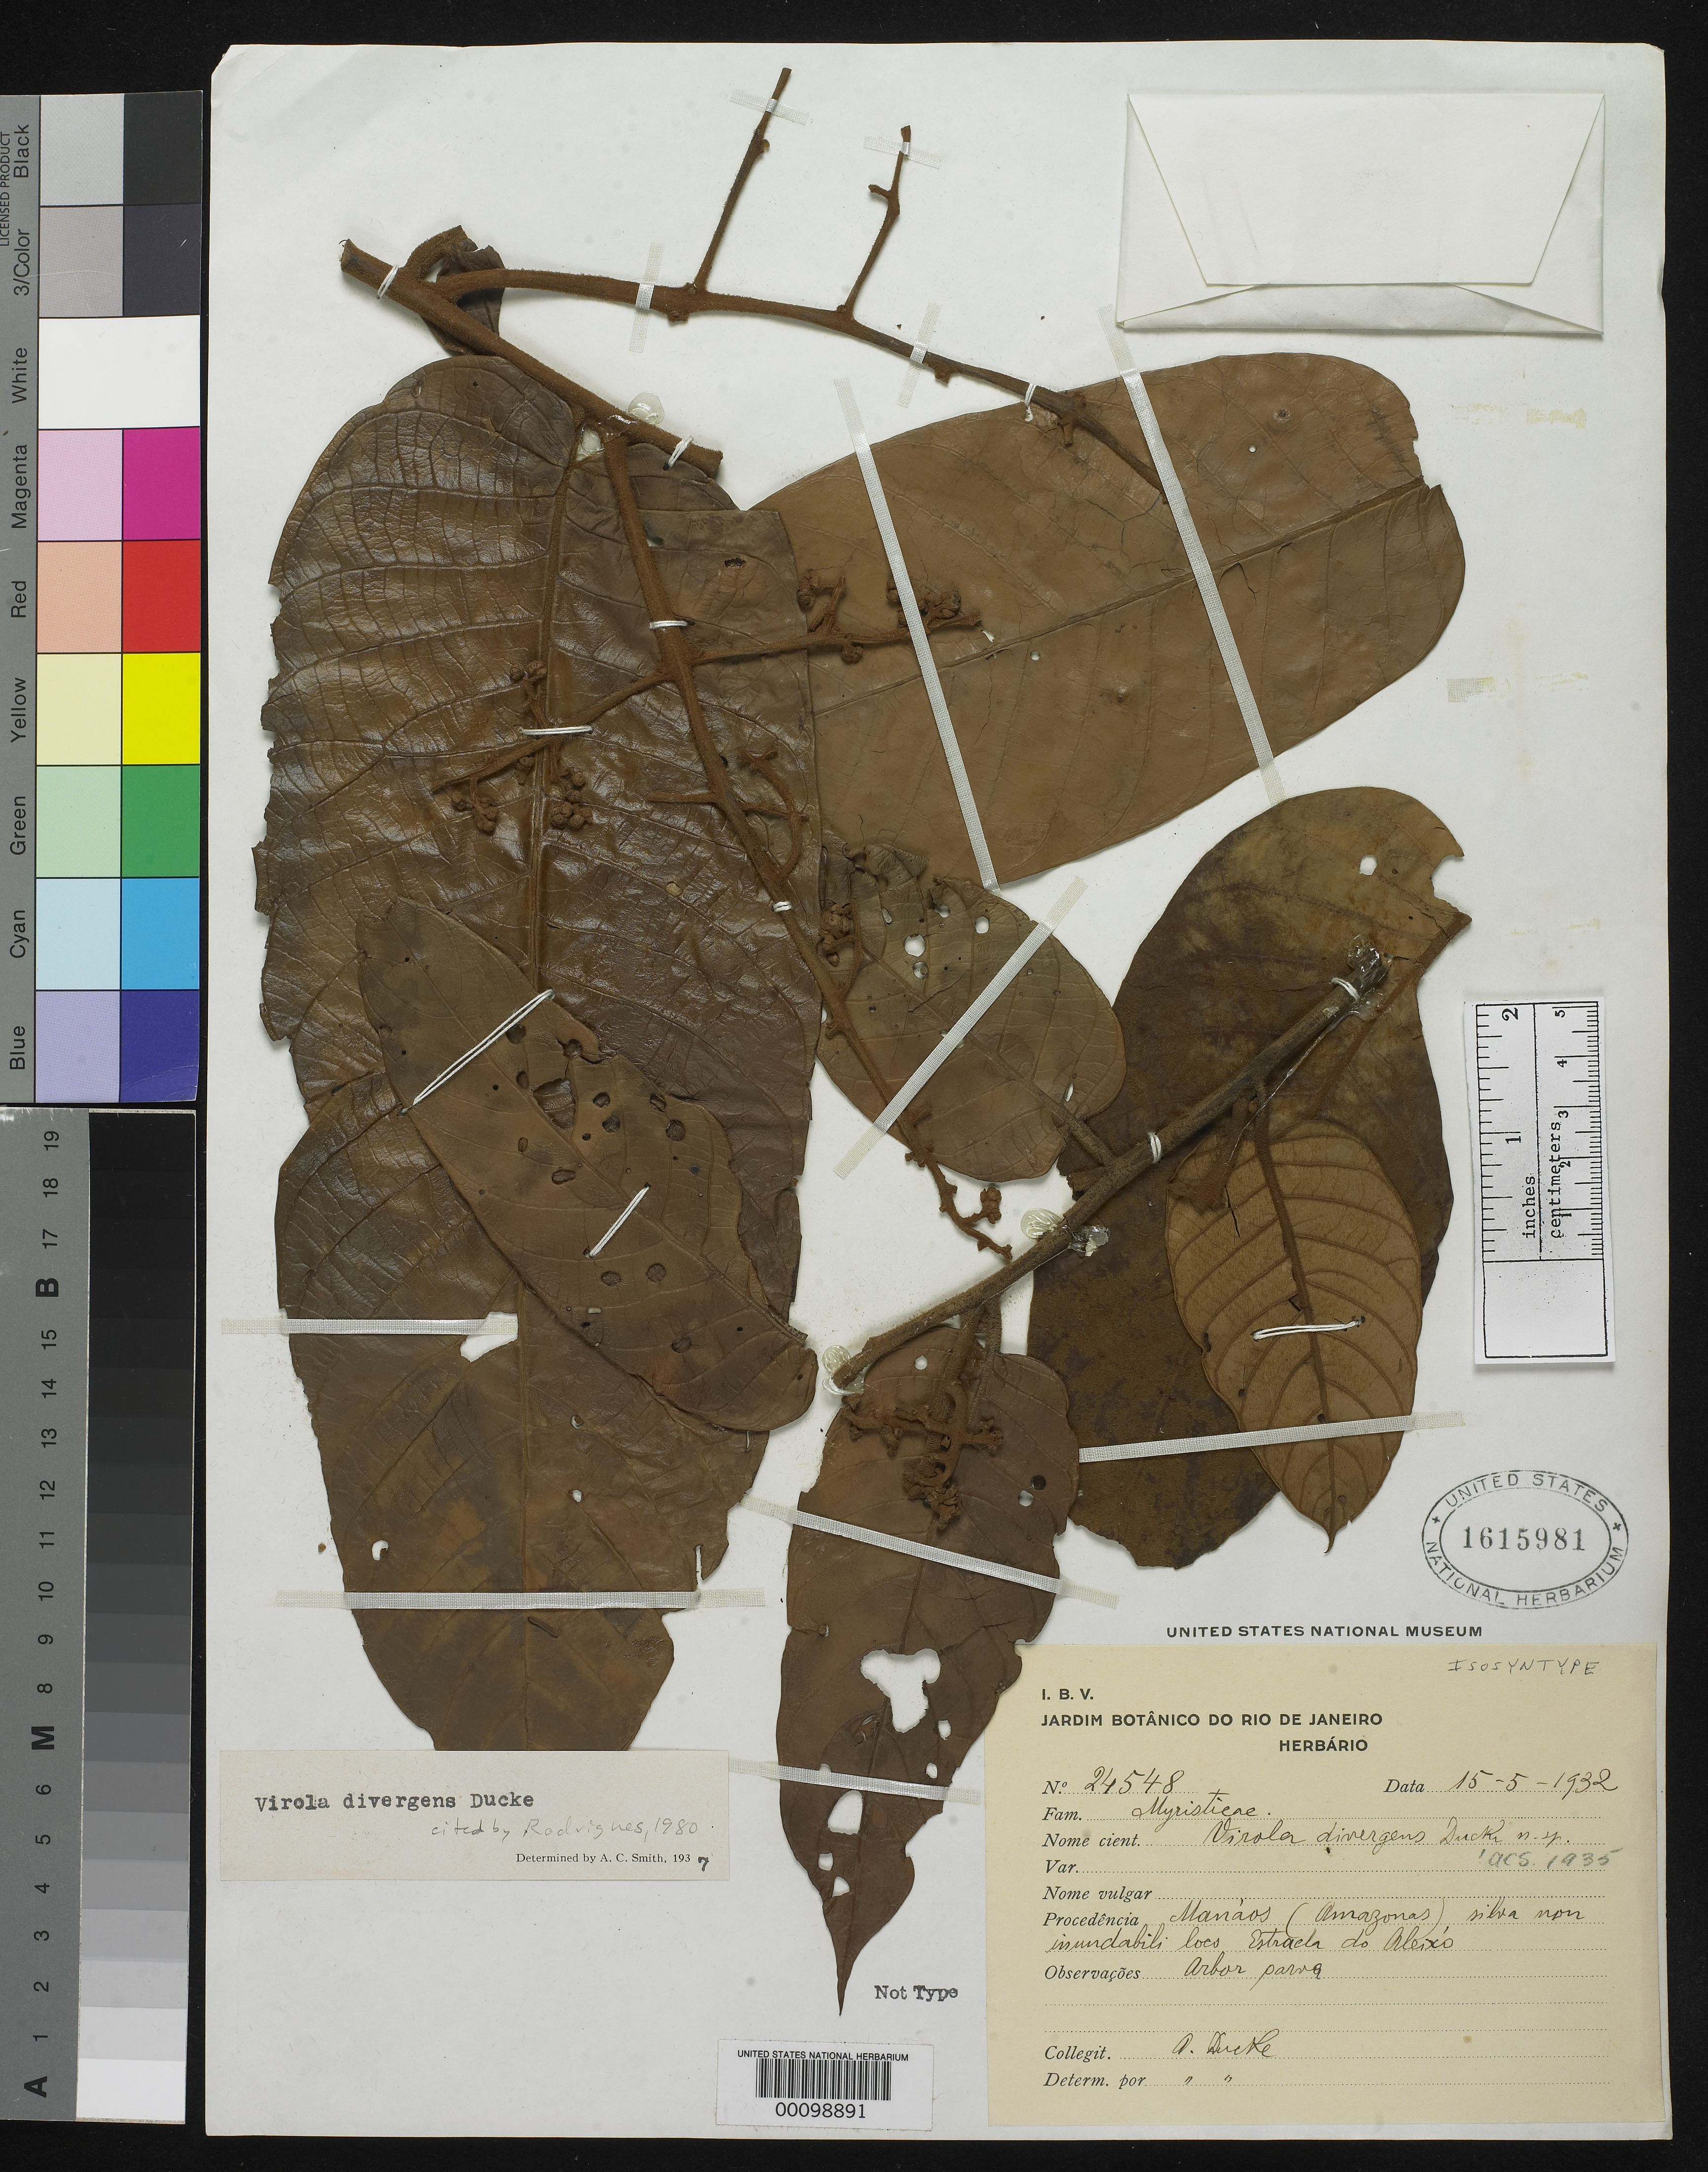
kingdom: Plantae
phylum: Tracheophyta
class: Magnoliopsida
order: Magnoliales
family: Myristicaceae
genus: Virola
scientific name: Virola divergens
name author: Ducke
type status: Isosyntype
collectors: A. Ducke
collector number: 24548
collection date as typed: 15 May 1932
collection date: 1932-05-15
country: Brazil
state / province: Amazonas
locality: Manaos, estrada do Aleixo.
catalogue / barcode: US 1615981